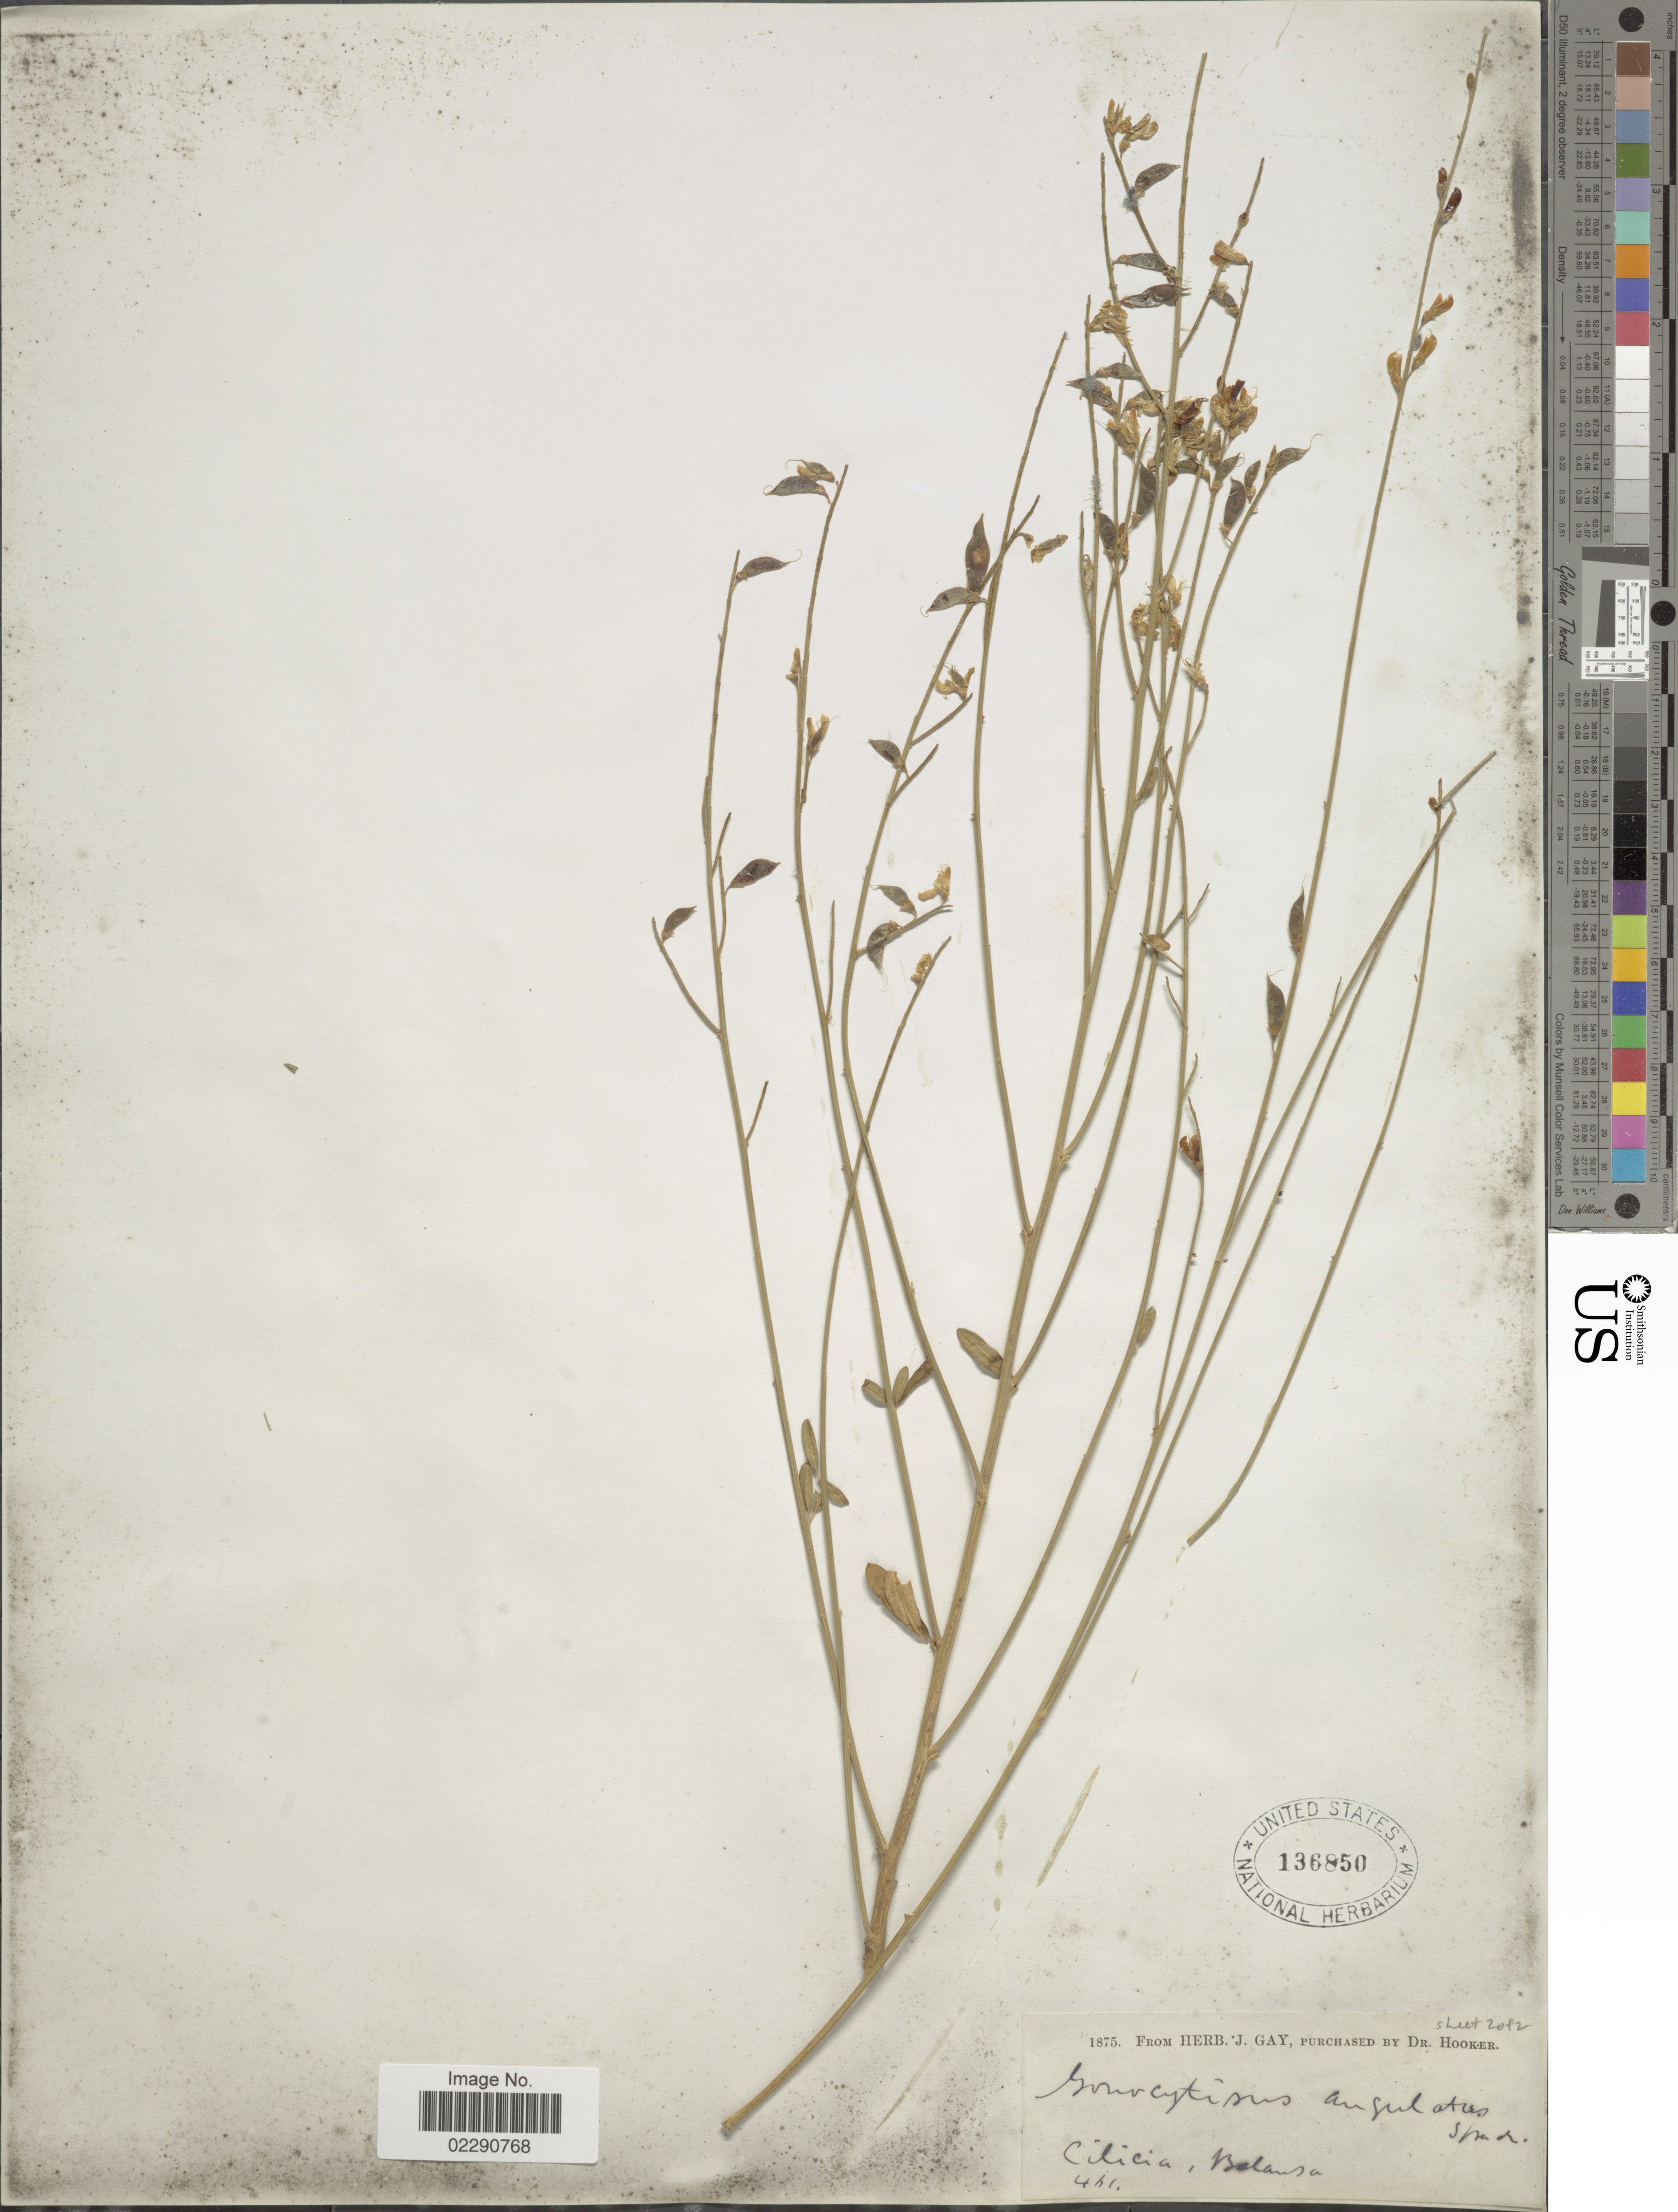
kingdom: Plantae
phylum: Tracheophyta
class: Magnoliopsida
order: Fabales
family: Fabaceae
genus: Gonocytisus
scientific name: Gonocytisus angulatus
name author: (L.) Spach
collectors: -. Balansa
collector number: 461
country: Turkey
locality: Cilicie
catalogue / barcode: US 136850